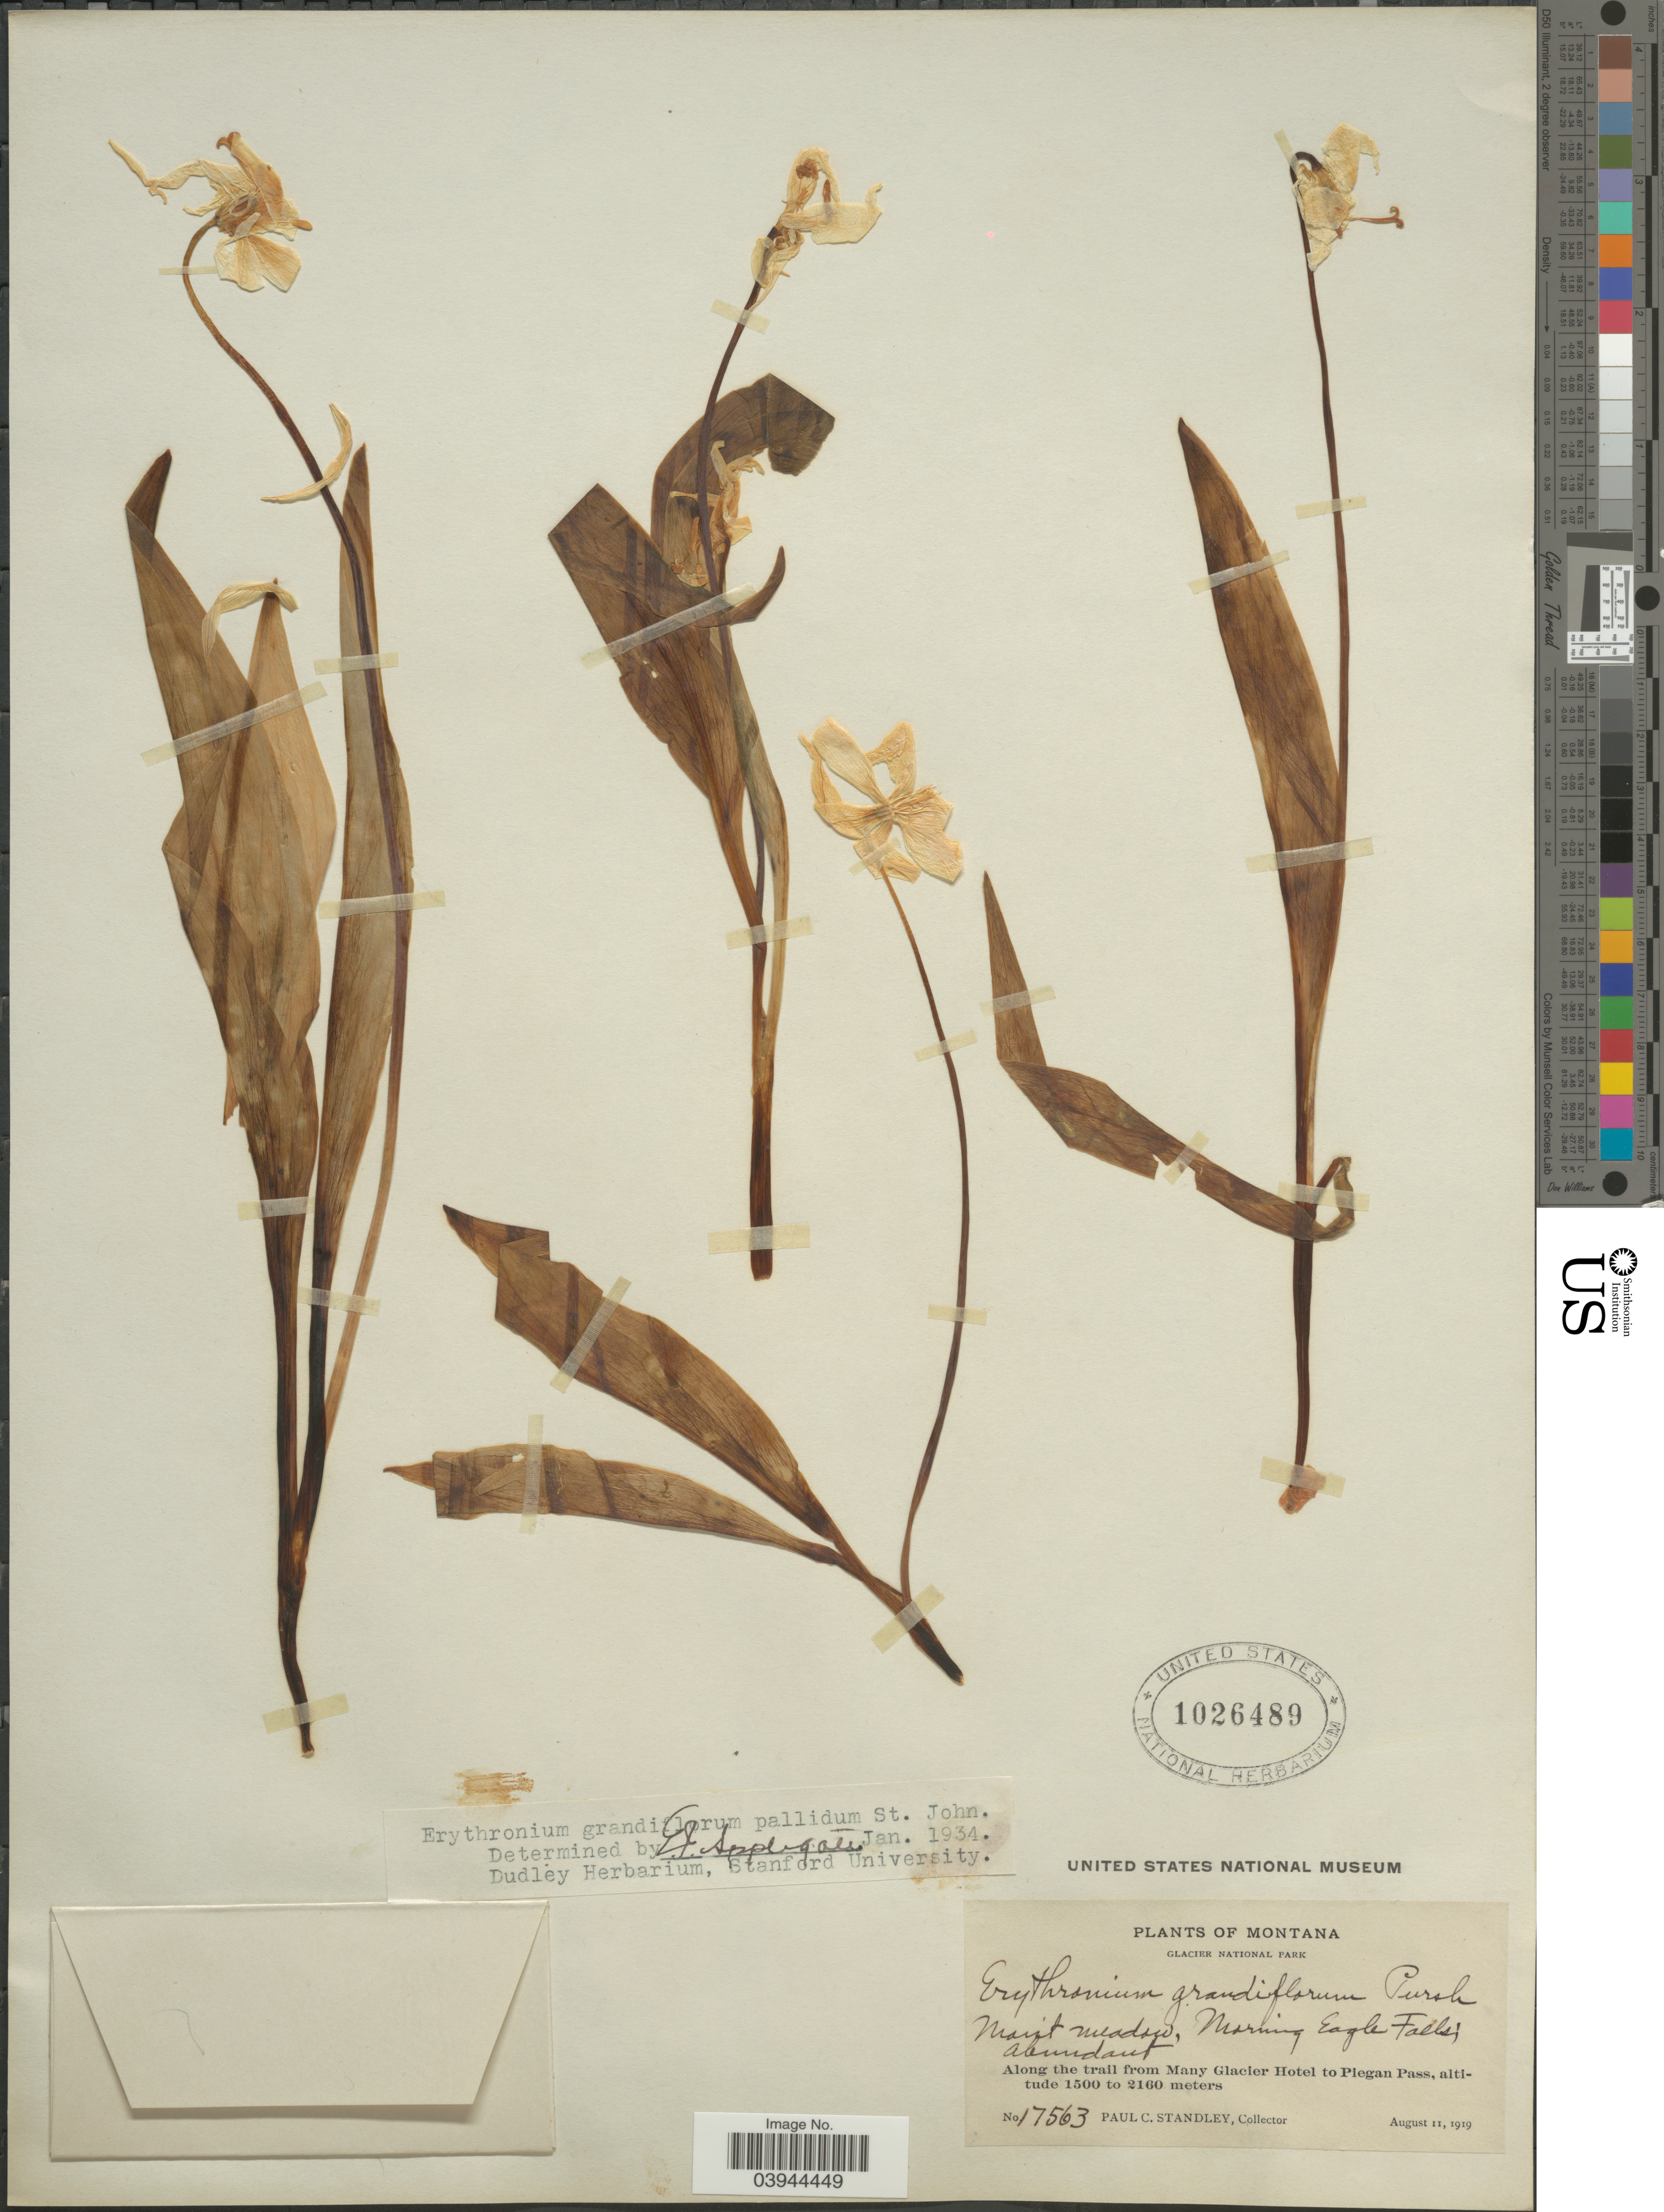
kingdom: Plantae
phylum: Tracheophyta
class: Liliopsida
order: Liliales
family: Liliaceae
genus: Erythronium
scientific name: Erythronium grandiflorum var. pallidum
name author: H. St. John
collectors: P. C. Standley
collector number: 17563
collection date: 1919-08-11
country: United States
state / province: Montana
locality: Glacier National Park. Morning Eagle Falls. Along the trail from Many Glacier Hotel to Piegan Pass.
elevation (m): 1500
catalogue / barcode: US 1026489